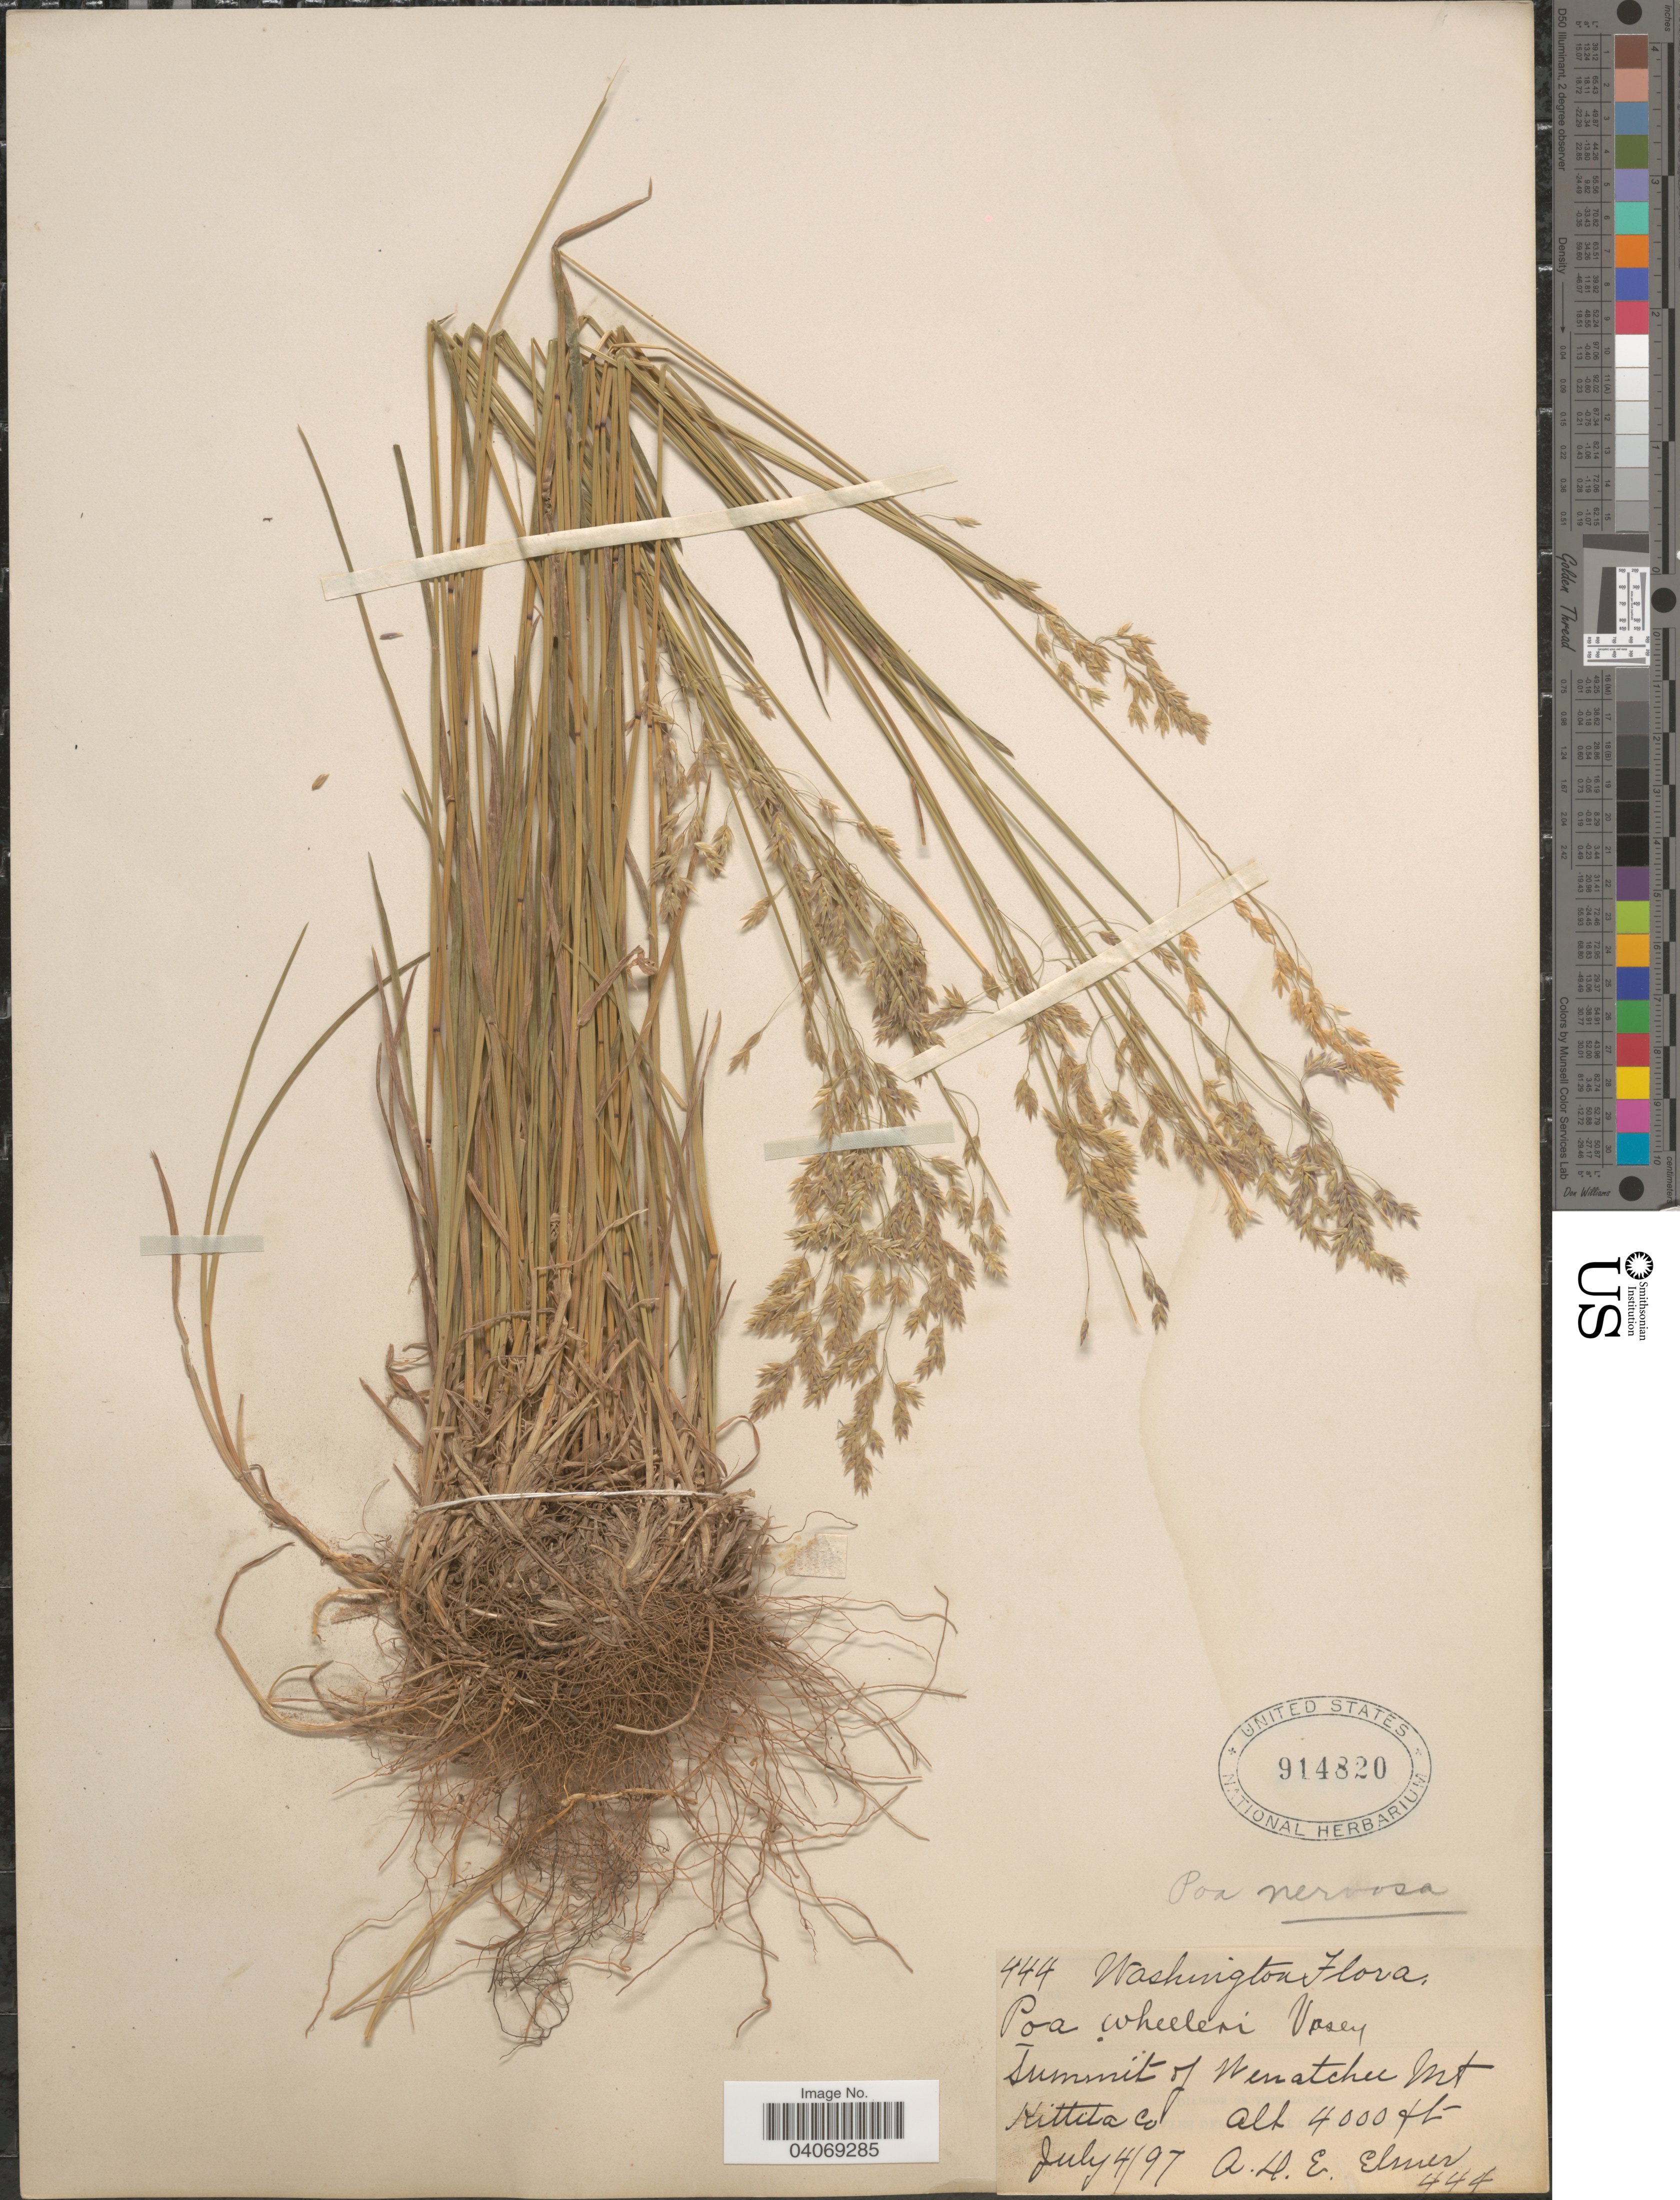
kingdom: Plantae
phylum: Tracheophyta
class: Liliopsida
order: Poales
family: Poaceae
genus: Poa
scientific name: Poa wheeleri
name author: Vasey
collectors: A. D. E. Elmer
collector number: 444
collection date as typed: Transcribed d/m/y: 4/7/97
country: United States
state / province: Washington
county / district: Kittitas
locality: Summit of Wenatchee Mt. Kittiatas Co.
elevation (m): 1219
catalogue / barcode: US 914820